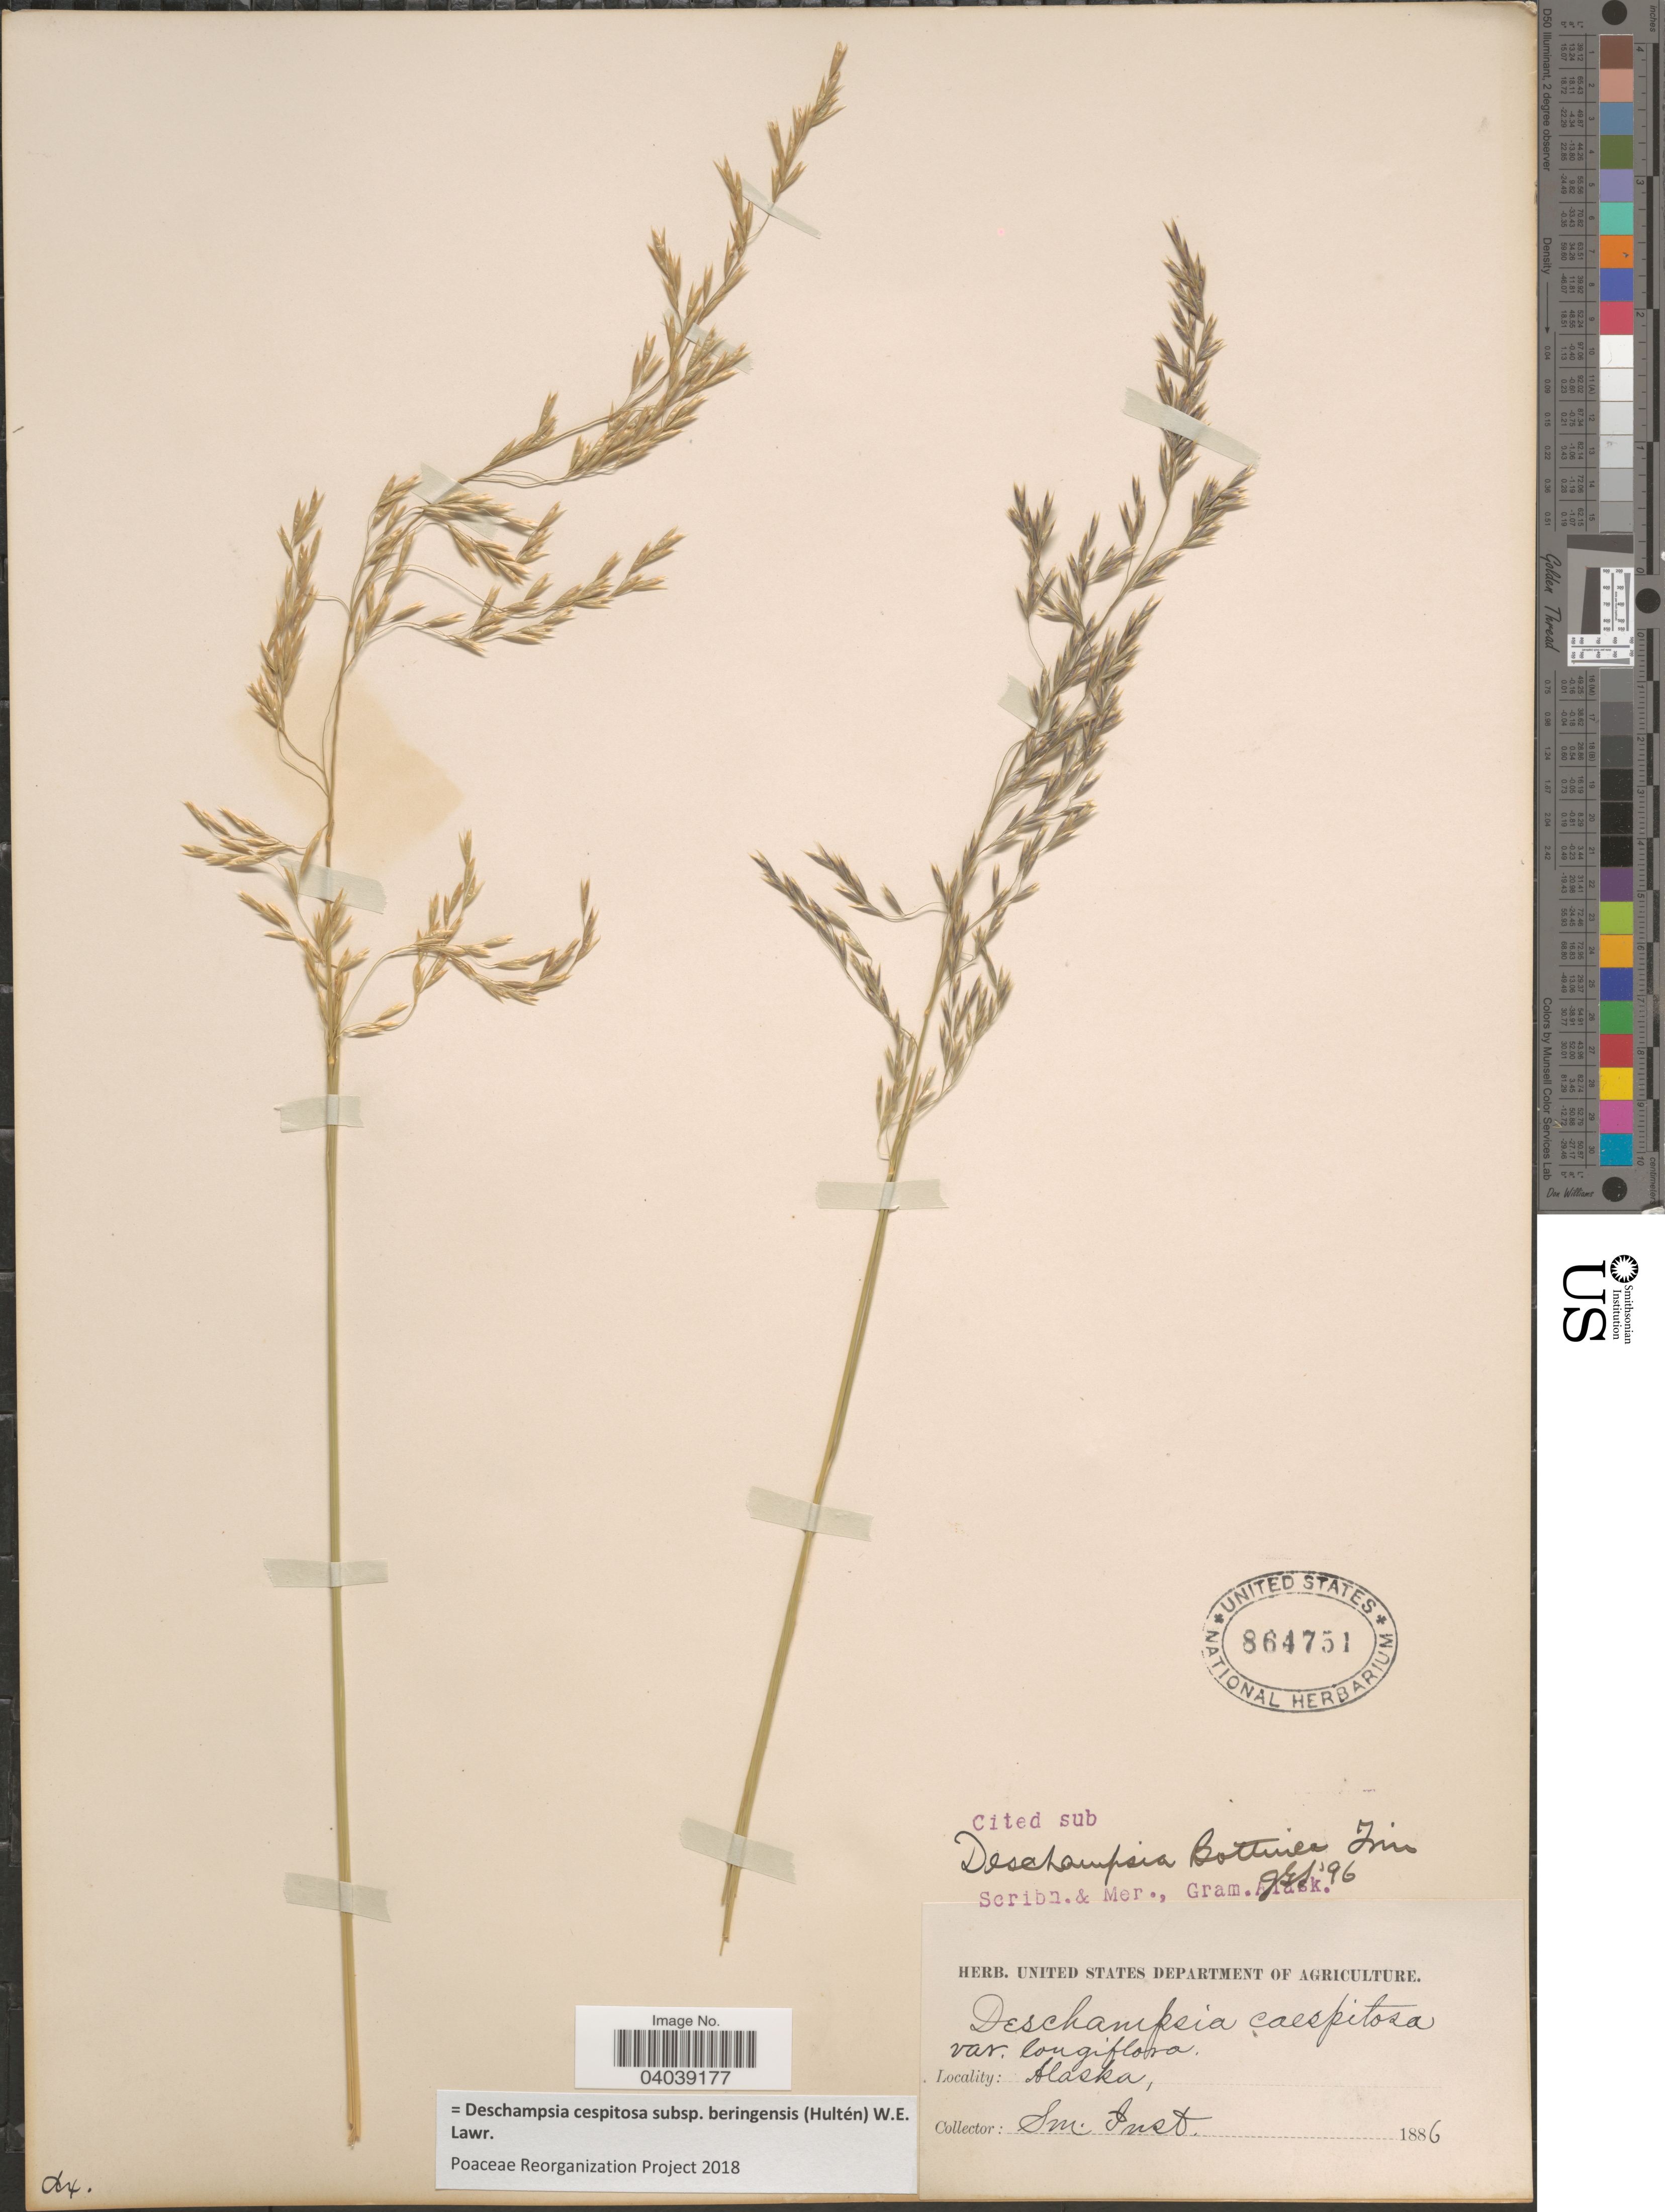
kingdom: Plantae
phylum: Tracheophyta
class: Liliopsida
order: Poales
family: Poaceae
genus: Deschampsia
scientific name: Deschampsia cespitosa subsp. beringensis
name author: (Hultén) Lawrence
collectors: Sm. Inst.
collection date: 1886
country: United States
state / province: Alaska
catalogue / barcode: US 864751